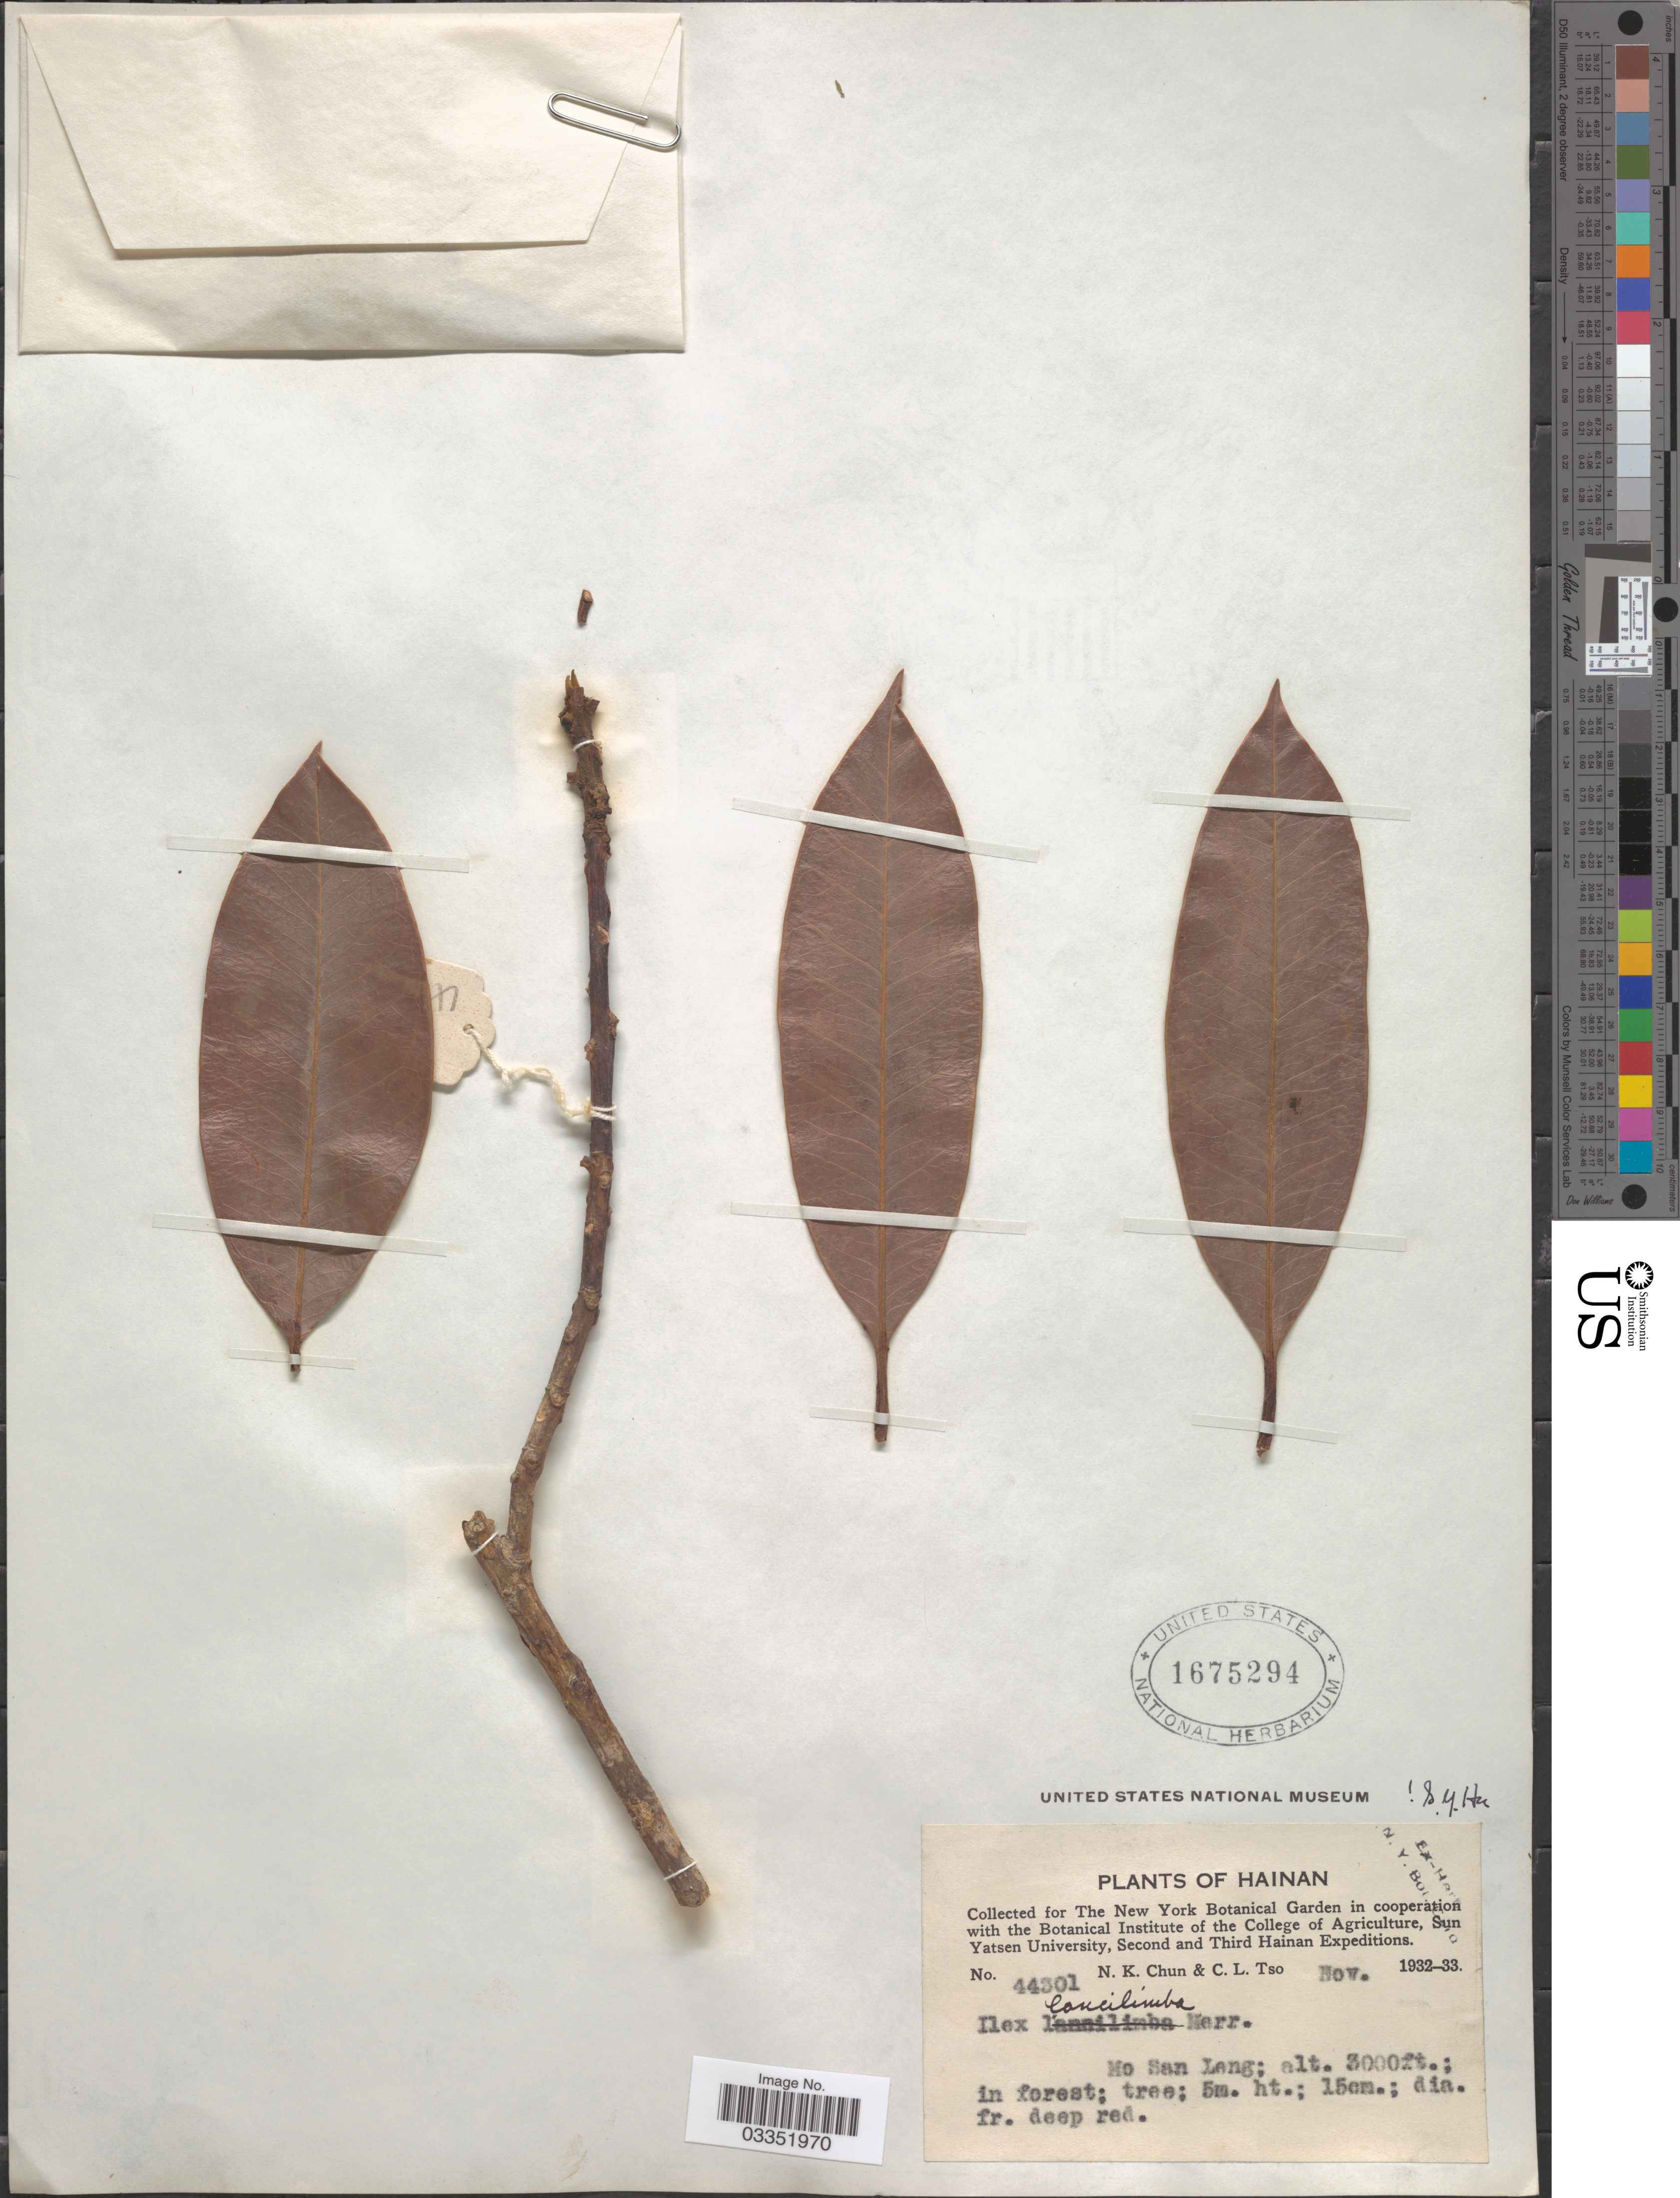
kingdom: Plantae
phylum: Tracheophyta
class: Magnoliopsida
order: Aquifoliales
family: Aquifoliaceae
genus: Ilex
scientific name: Ilex lancilimba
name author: Merr.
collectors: N. K. Chun & C. Tso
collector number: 44301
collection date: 1932/1933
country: China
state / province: Hainan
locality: Mo San Leng.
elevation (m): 914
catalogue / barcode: US 1675294